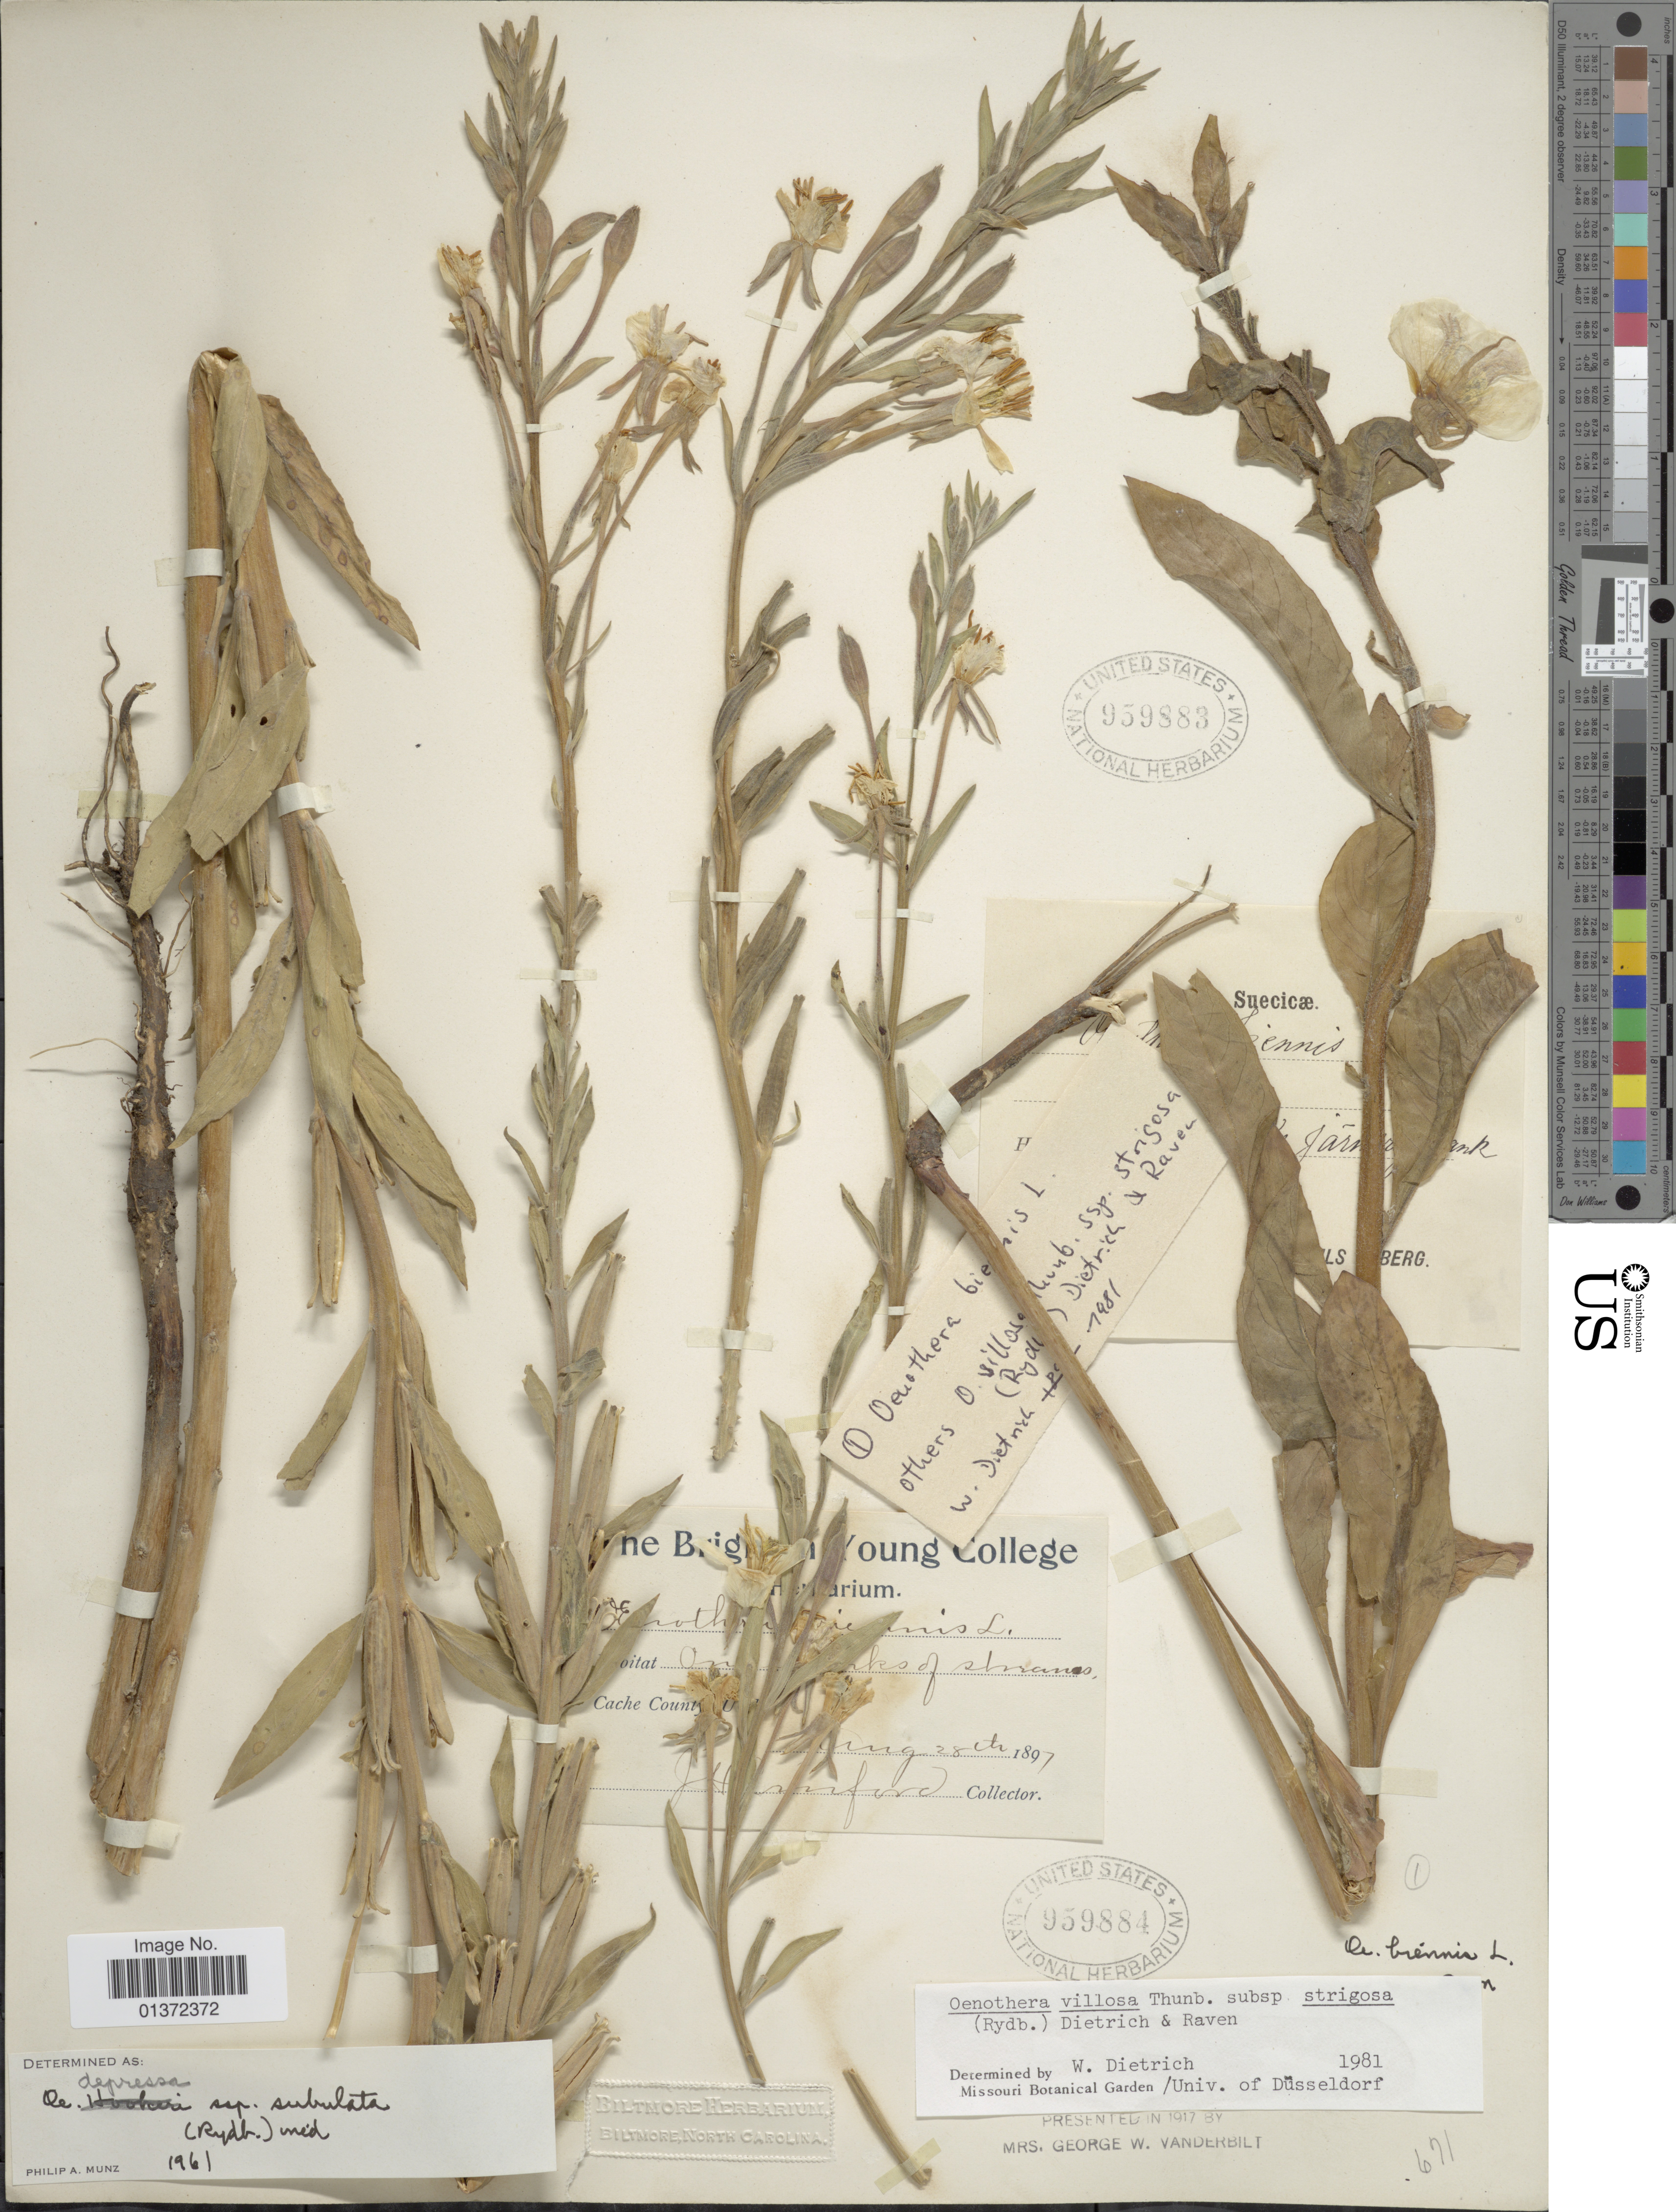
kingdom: Plantae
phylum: Tracheophyta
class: Magnoliopsida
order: Myrtales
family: Onagraceae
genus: Oenothera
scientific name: Oenothera villosa subsp. strigosa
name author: (Rydb.) W. Dietr. & P.H. Raven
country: Sweden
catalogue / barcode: US 959883